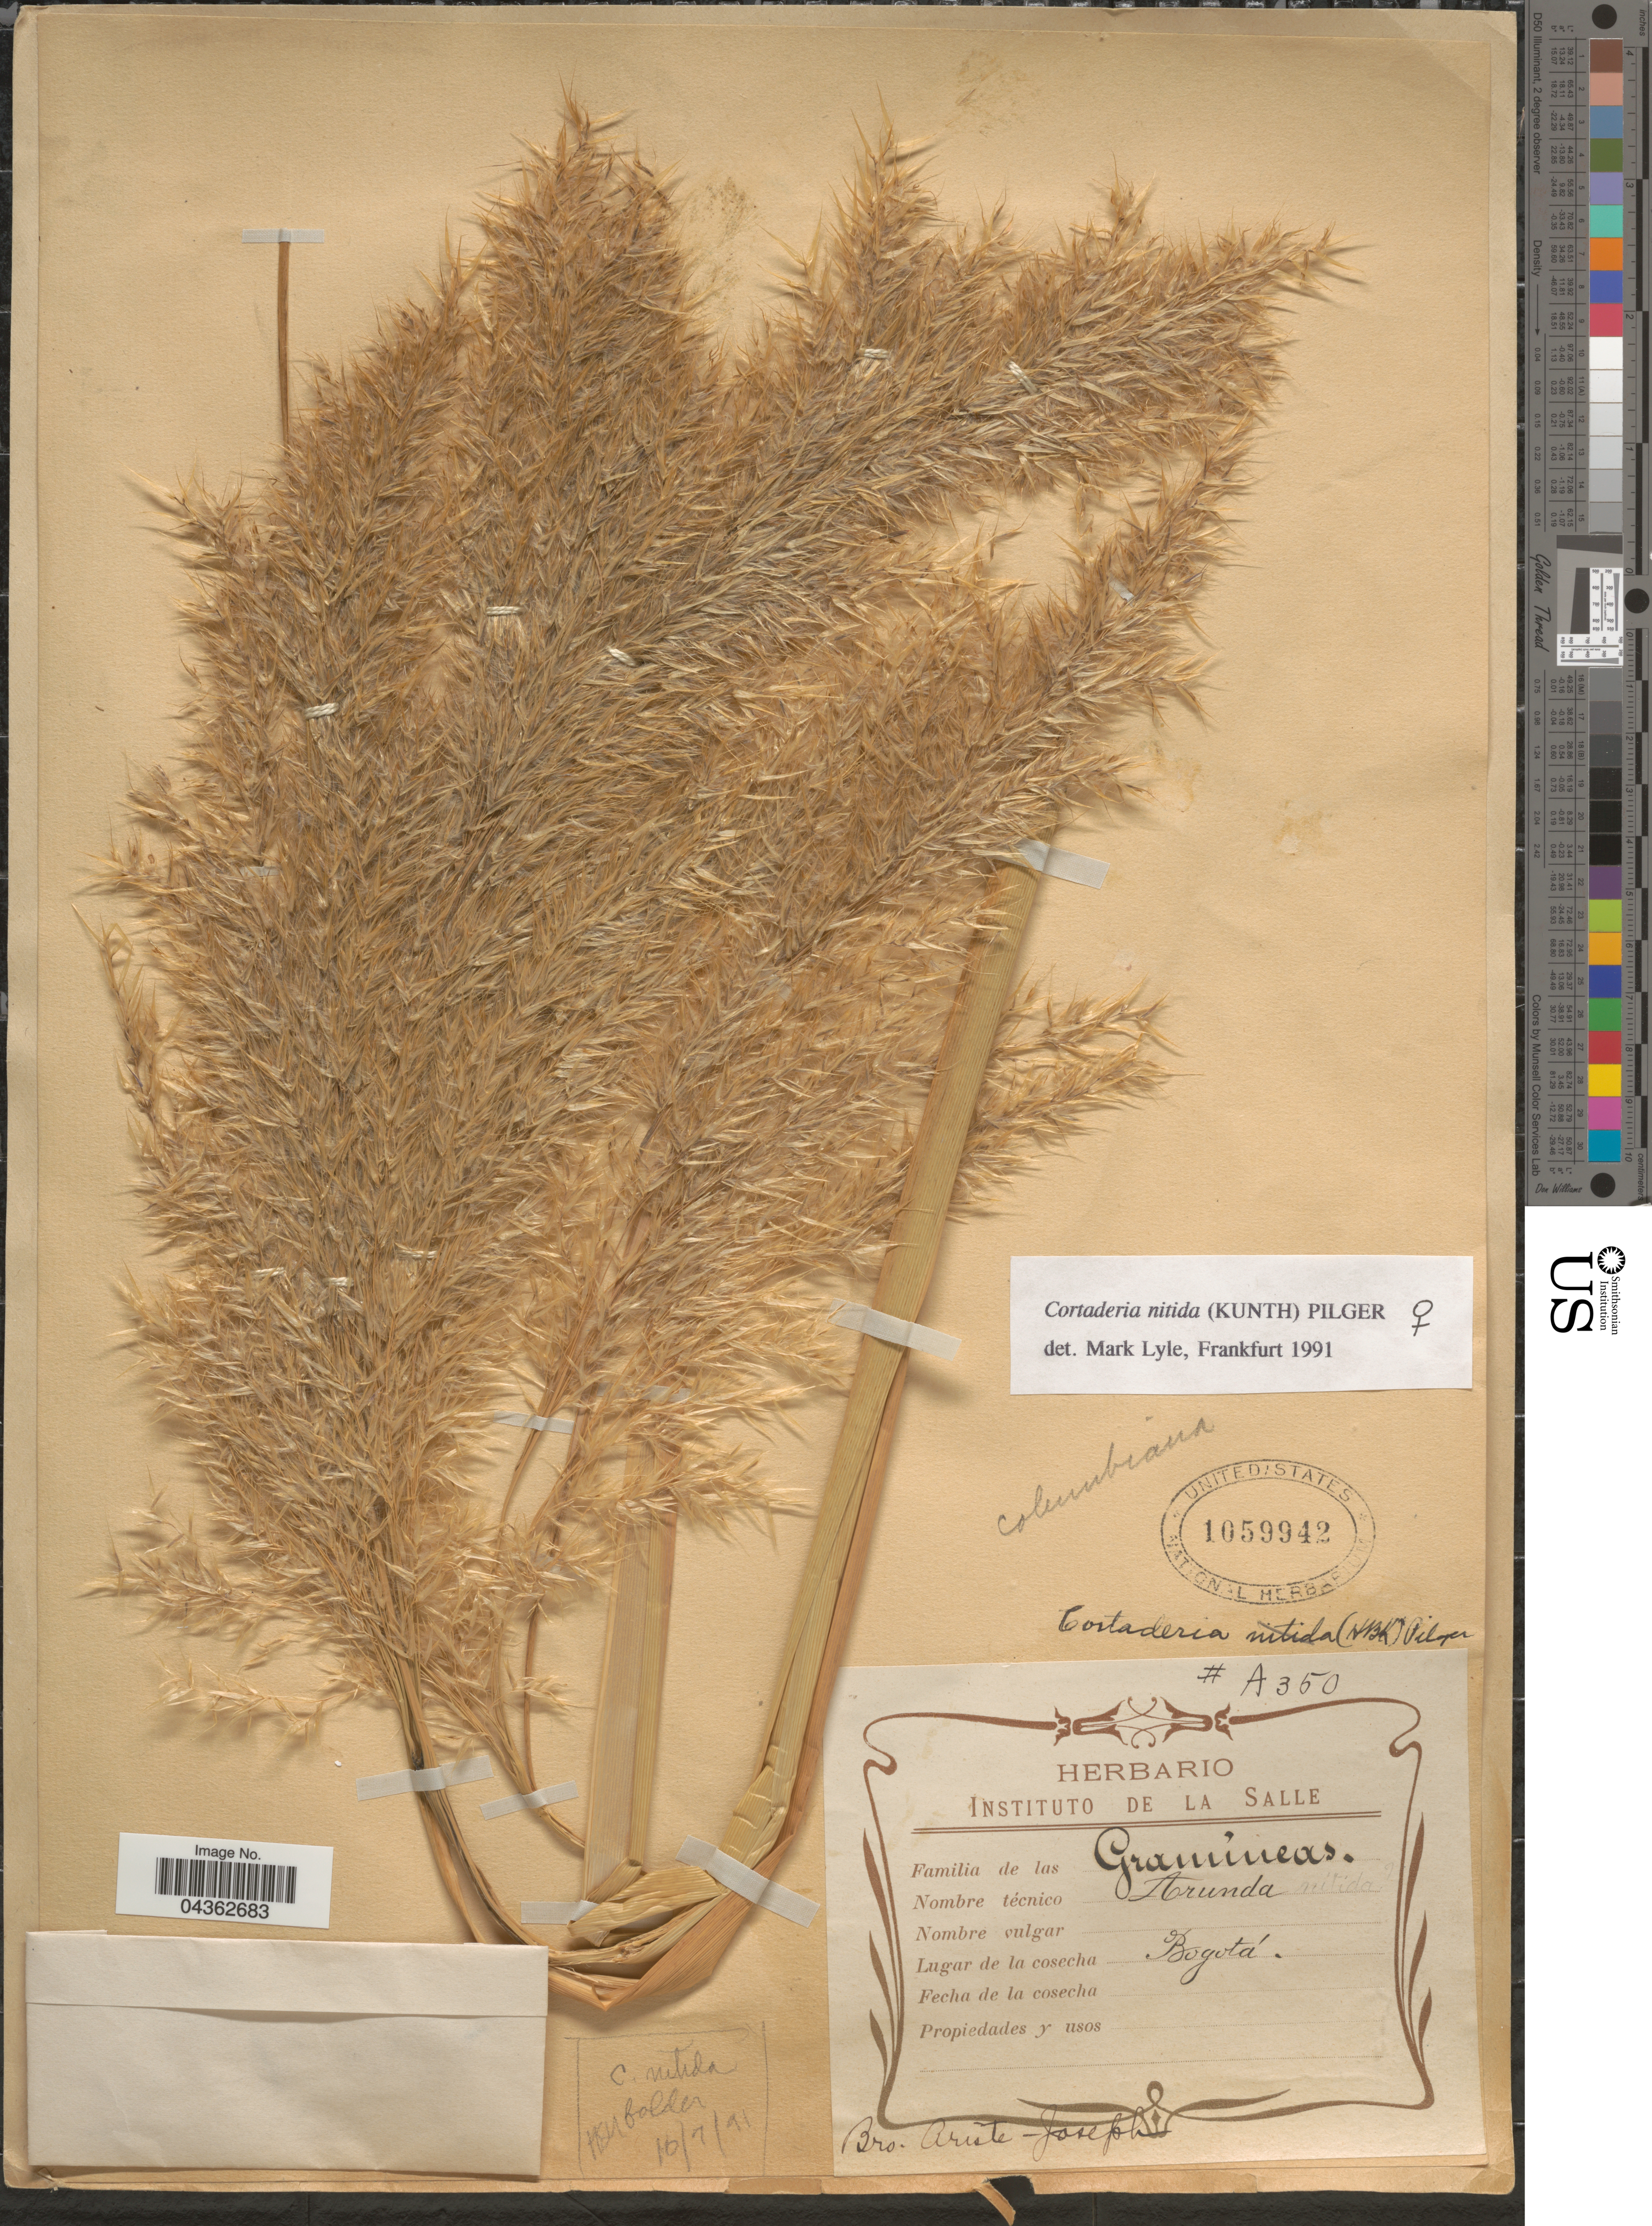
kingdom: Plantae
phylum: Tracheophyta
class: Liliopsida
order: Poales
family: Poaceae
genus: Cortaderia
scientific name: Cortaderia nitida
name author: (Kunth) Pilg.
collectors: Bro. Ariste-Joseph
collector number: A350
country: Colombia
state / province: Bogota D.C.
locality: Bogotá.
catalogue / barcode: US 1059942